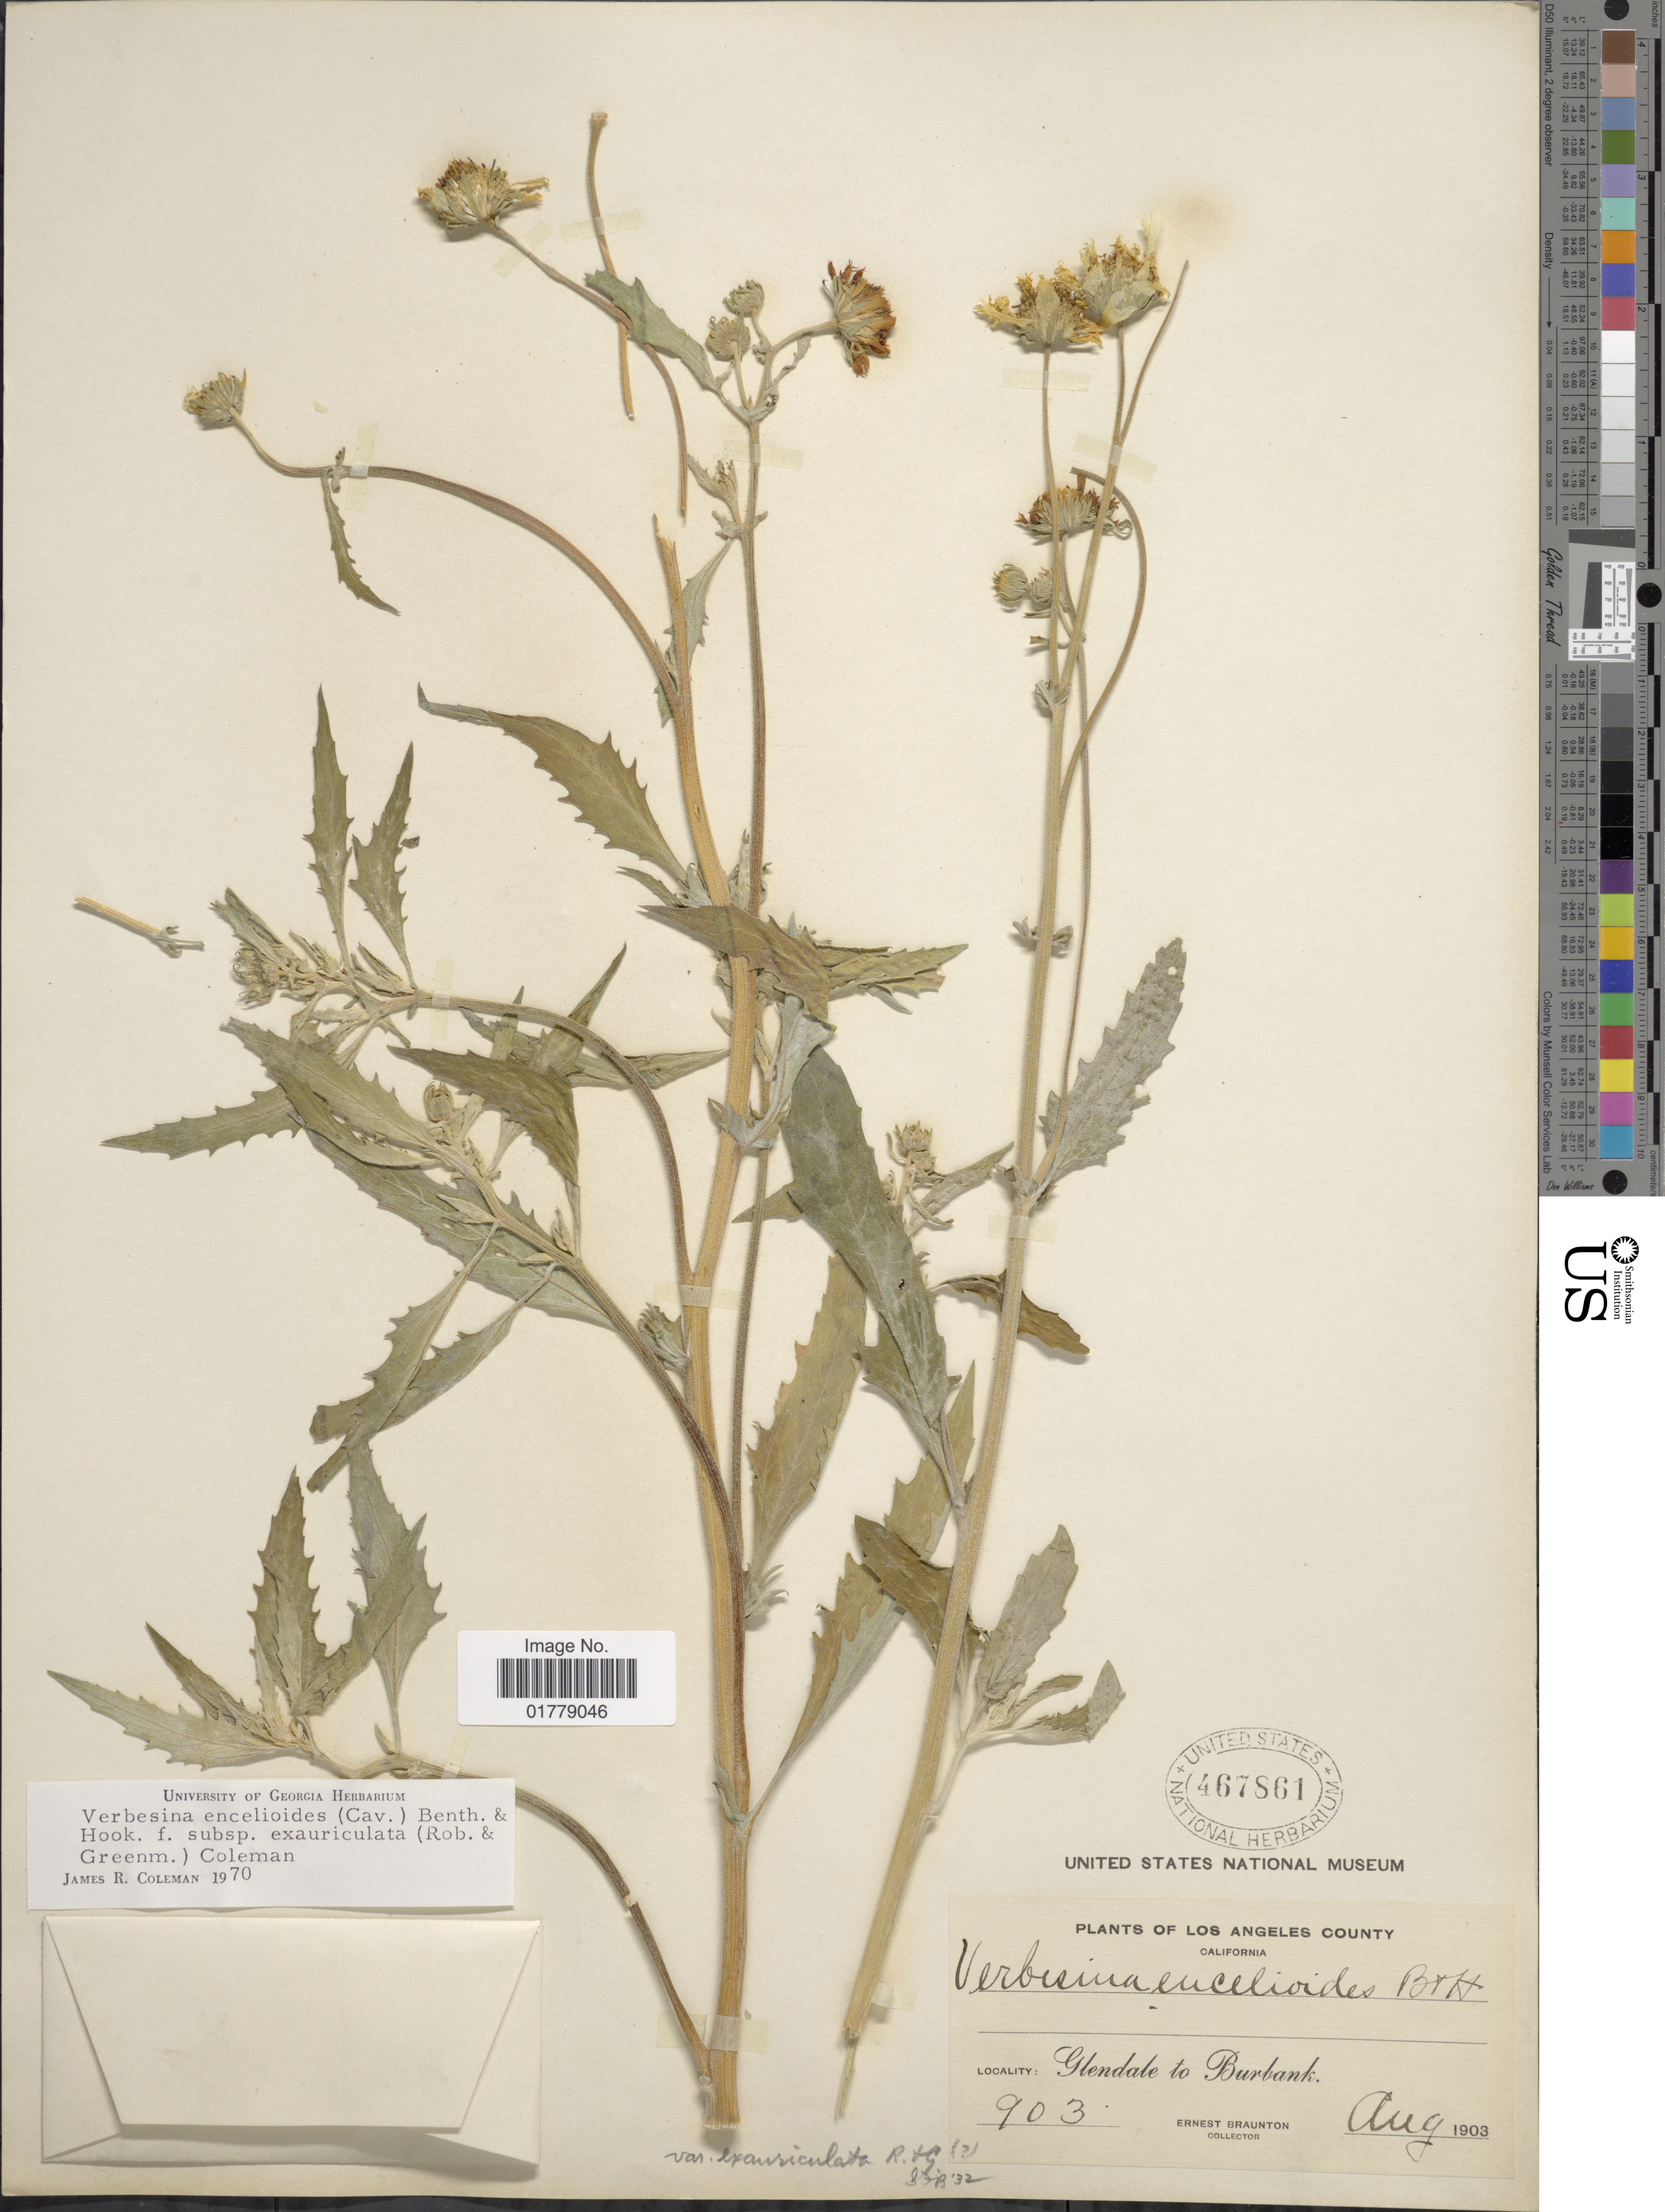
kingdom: Plantae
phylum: Tracheophyta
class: Magnoliopsida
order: Asterales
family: Asteraceae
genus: Verbesina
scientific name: Verbesina encelioides var. cana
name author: (B.L. Rob.) Greenm.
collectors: E. Braunton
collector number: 903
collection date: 1903-08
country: United States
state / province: California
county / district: Los Angeles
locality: Los Angeles County. California. Glendale to Burbank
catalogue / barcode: US 467861